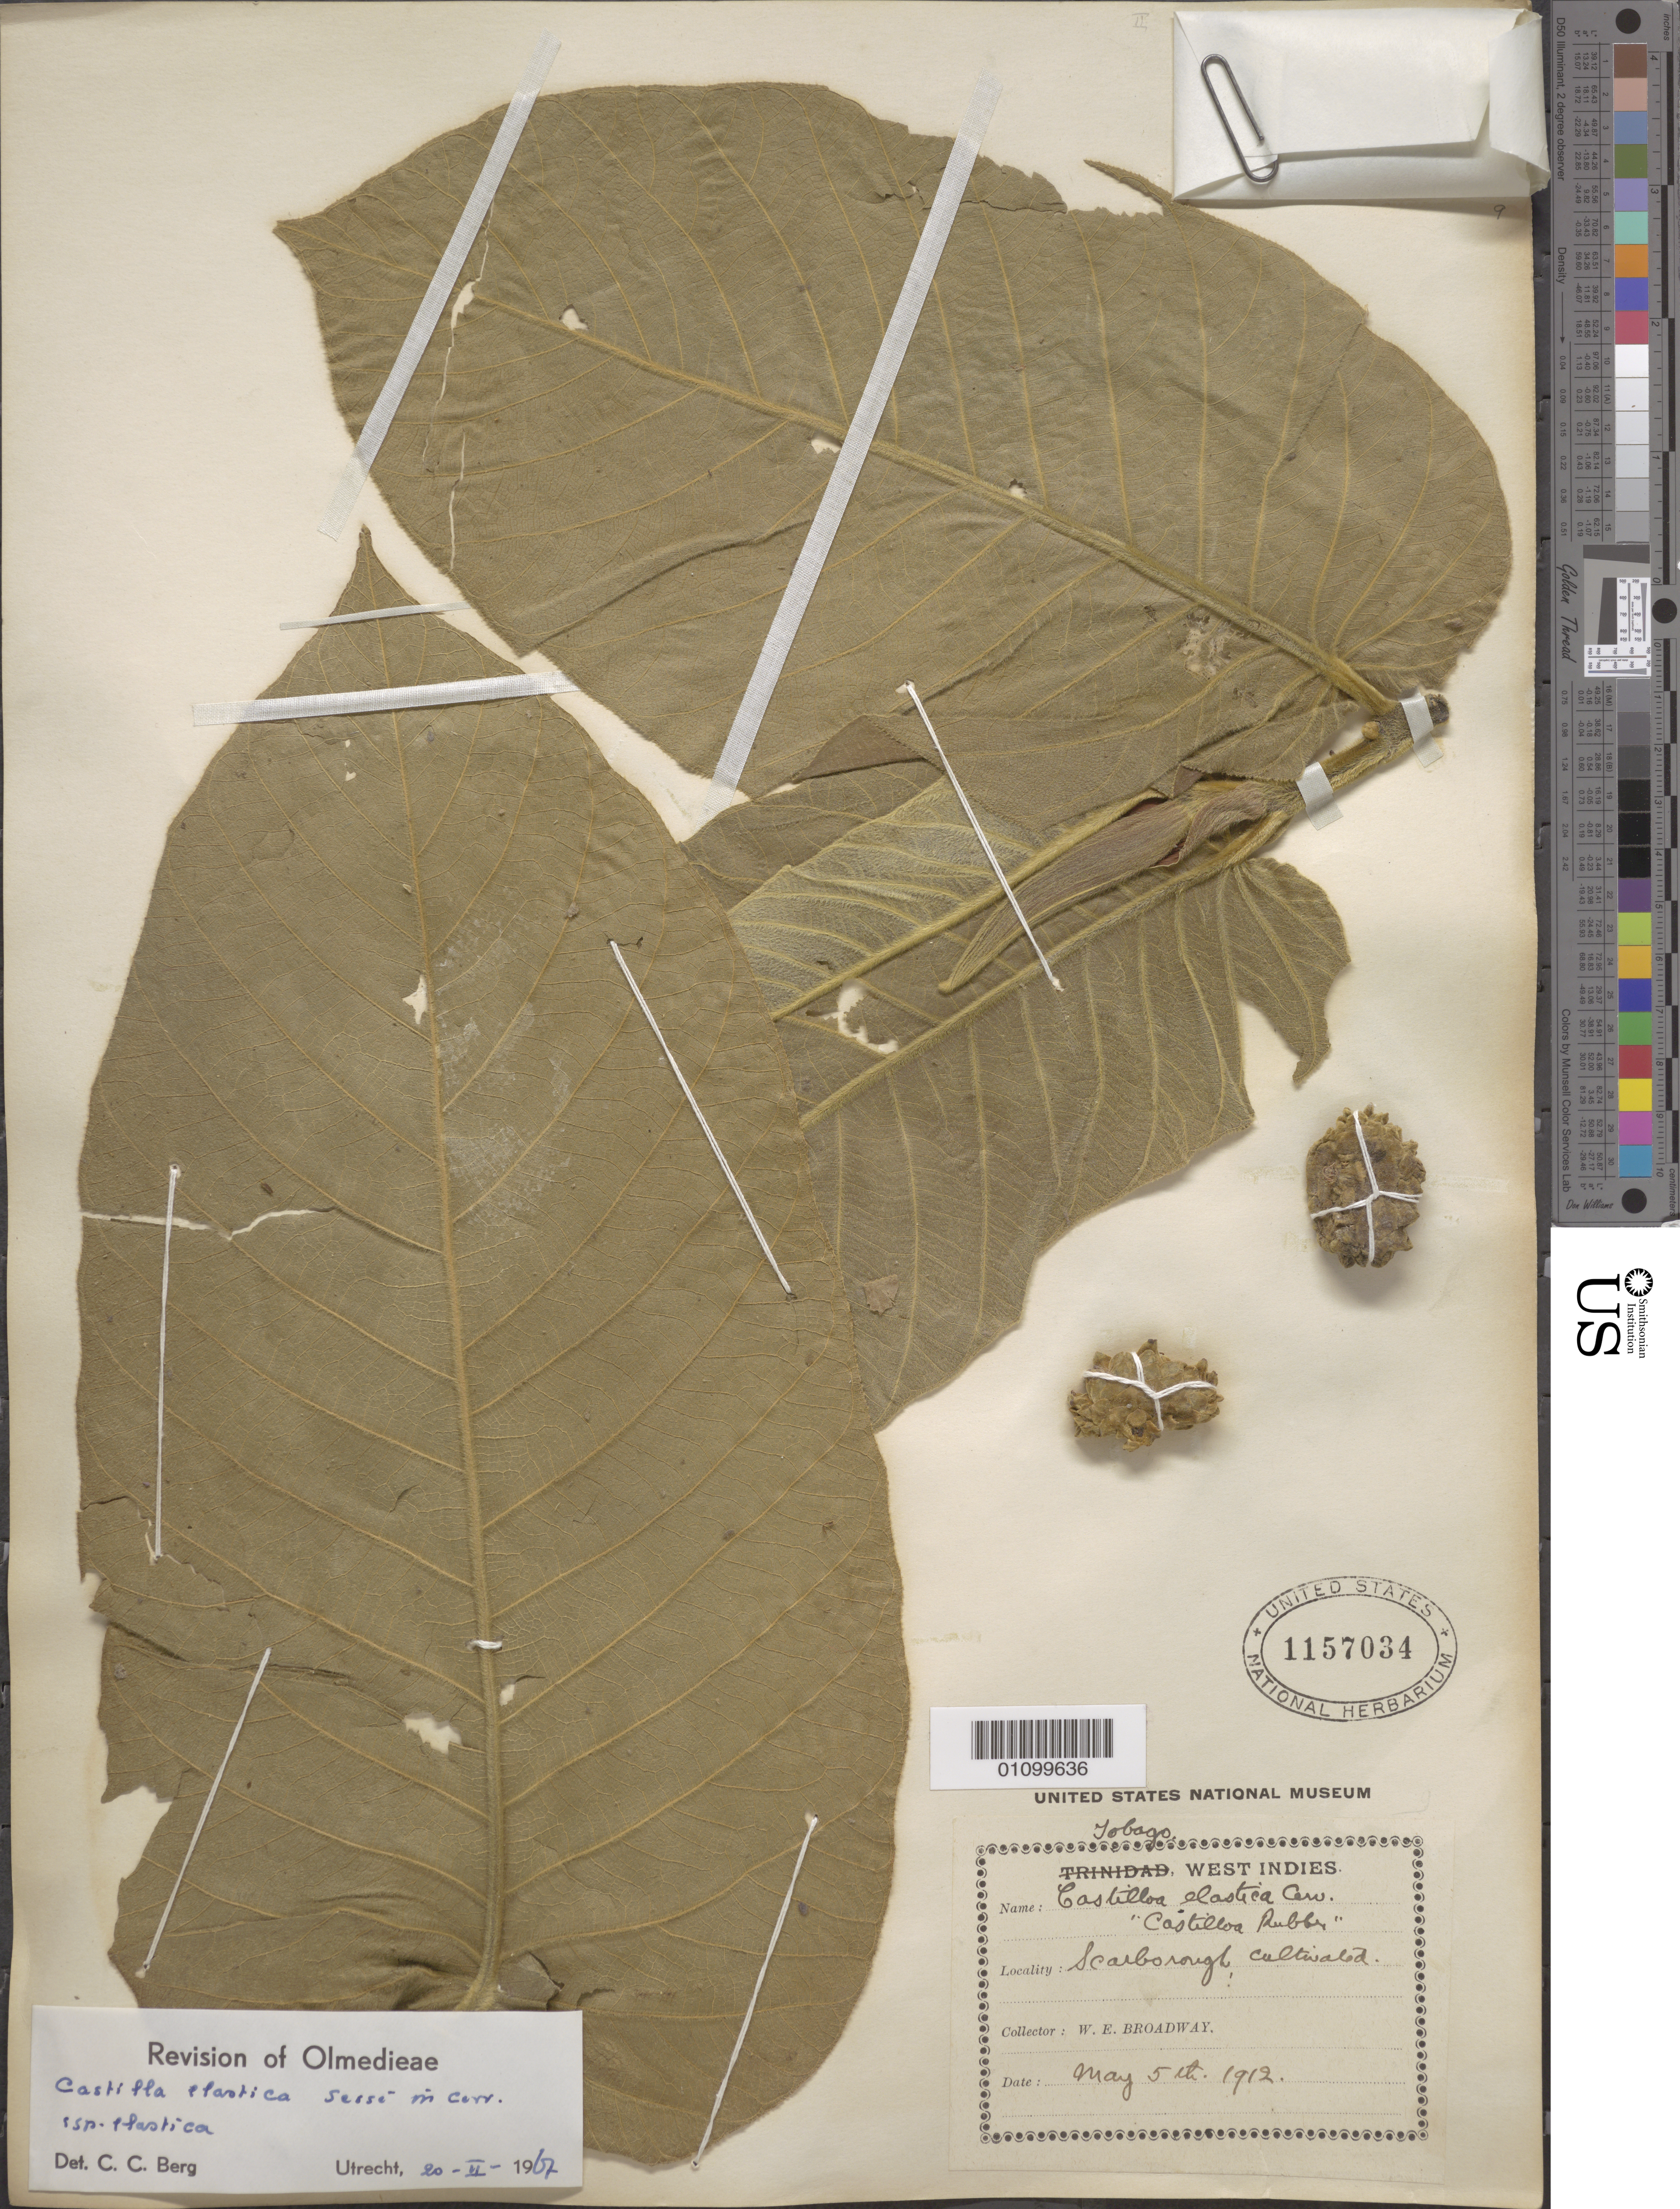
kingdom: Plantae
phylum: Tracheophyta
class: Magnoliopsida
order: Rosales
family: Moraceae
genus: Castilla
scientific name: Castilla elastica subsp. elastica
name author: Sessé ex Cerv.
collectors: W. E. Broadway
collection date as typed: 05 May 1912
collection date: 1912-05-05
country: Trinidad and Tobago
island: Tobago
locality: Scarborough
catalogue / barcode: US 1157034